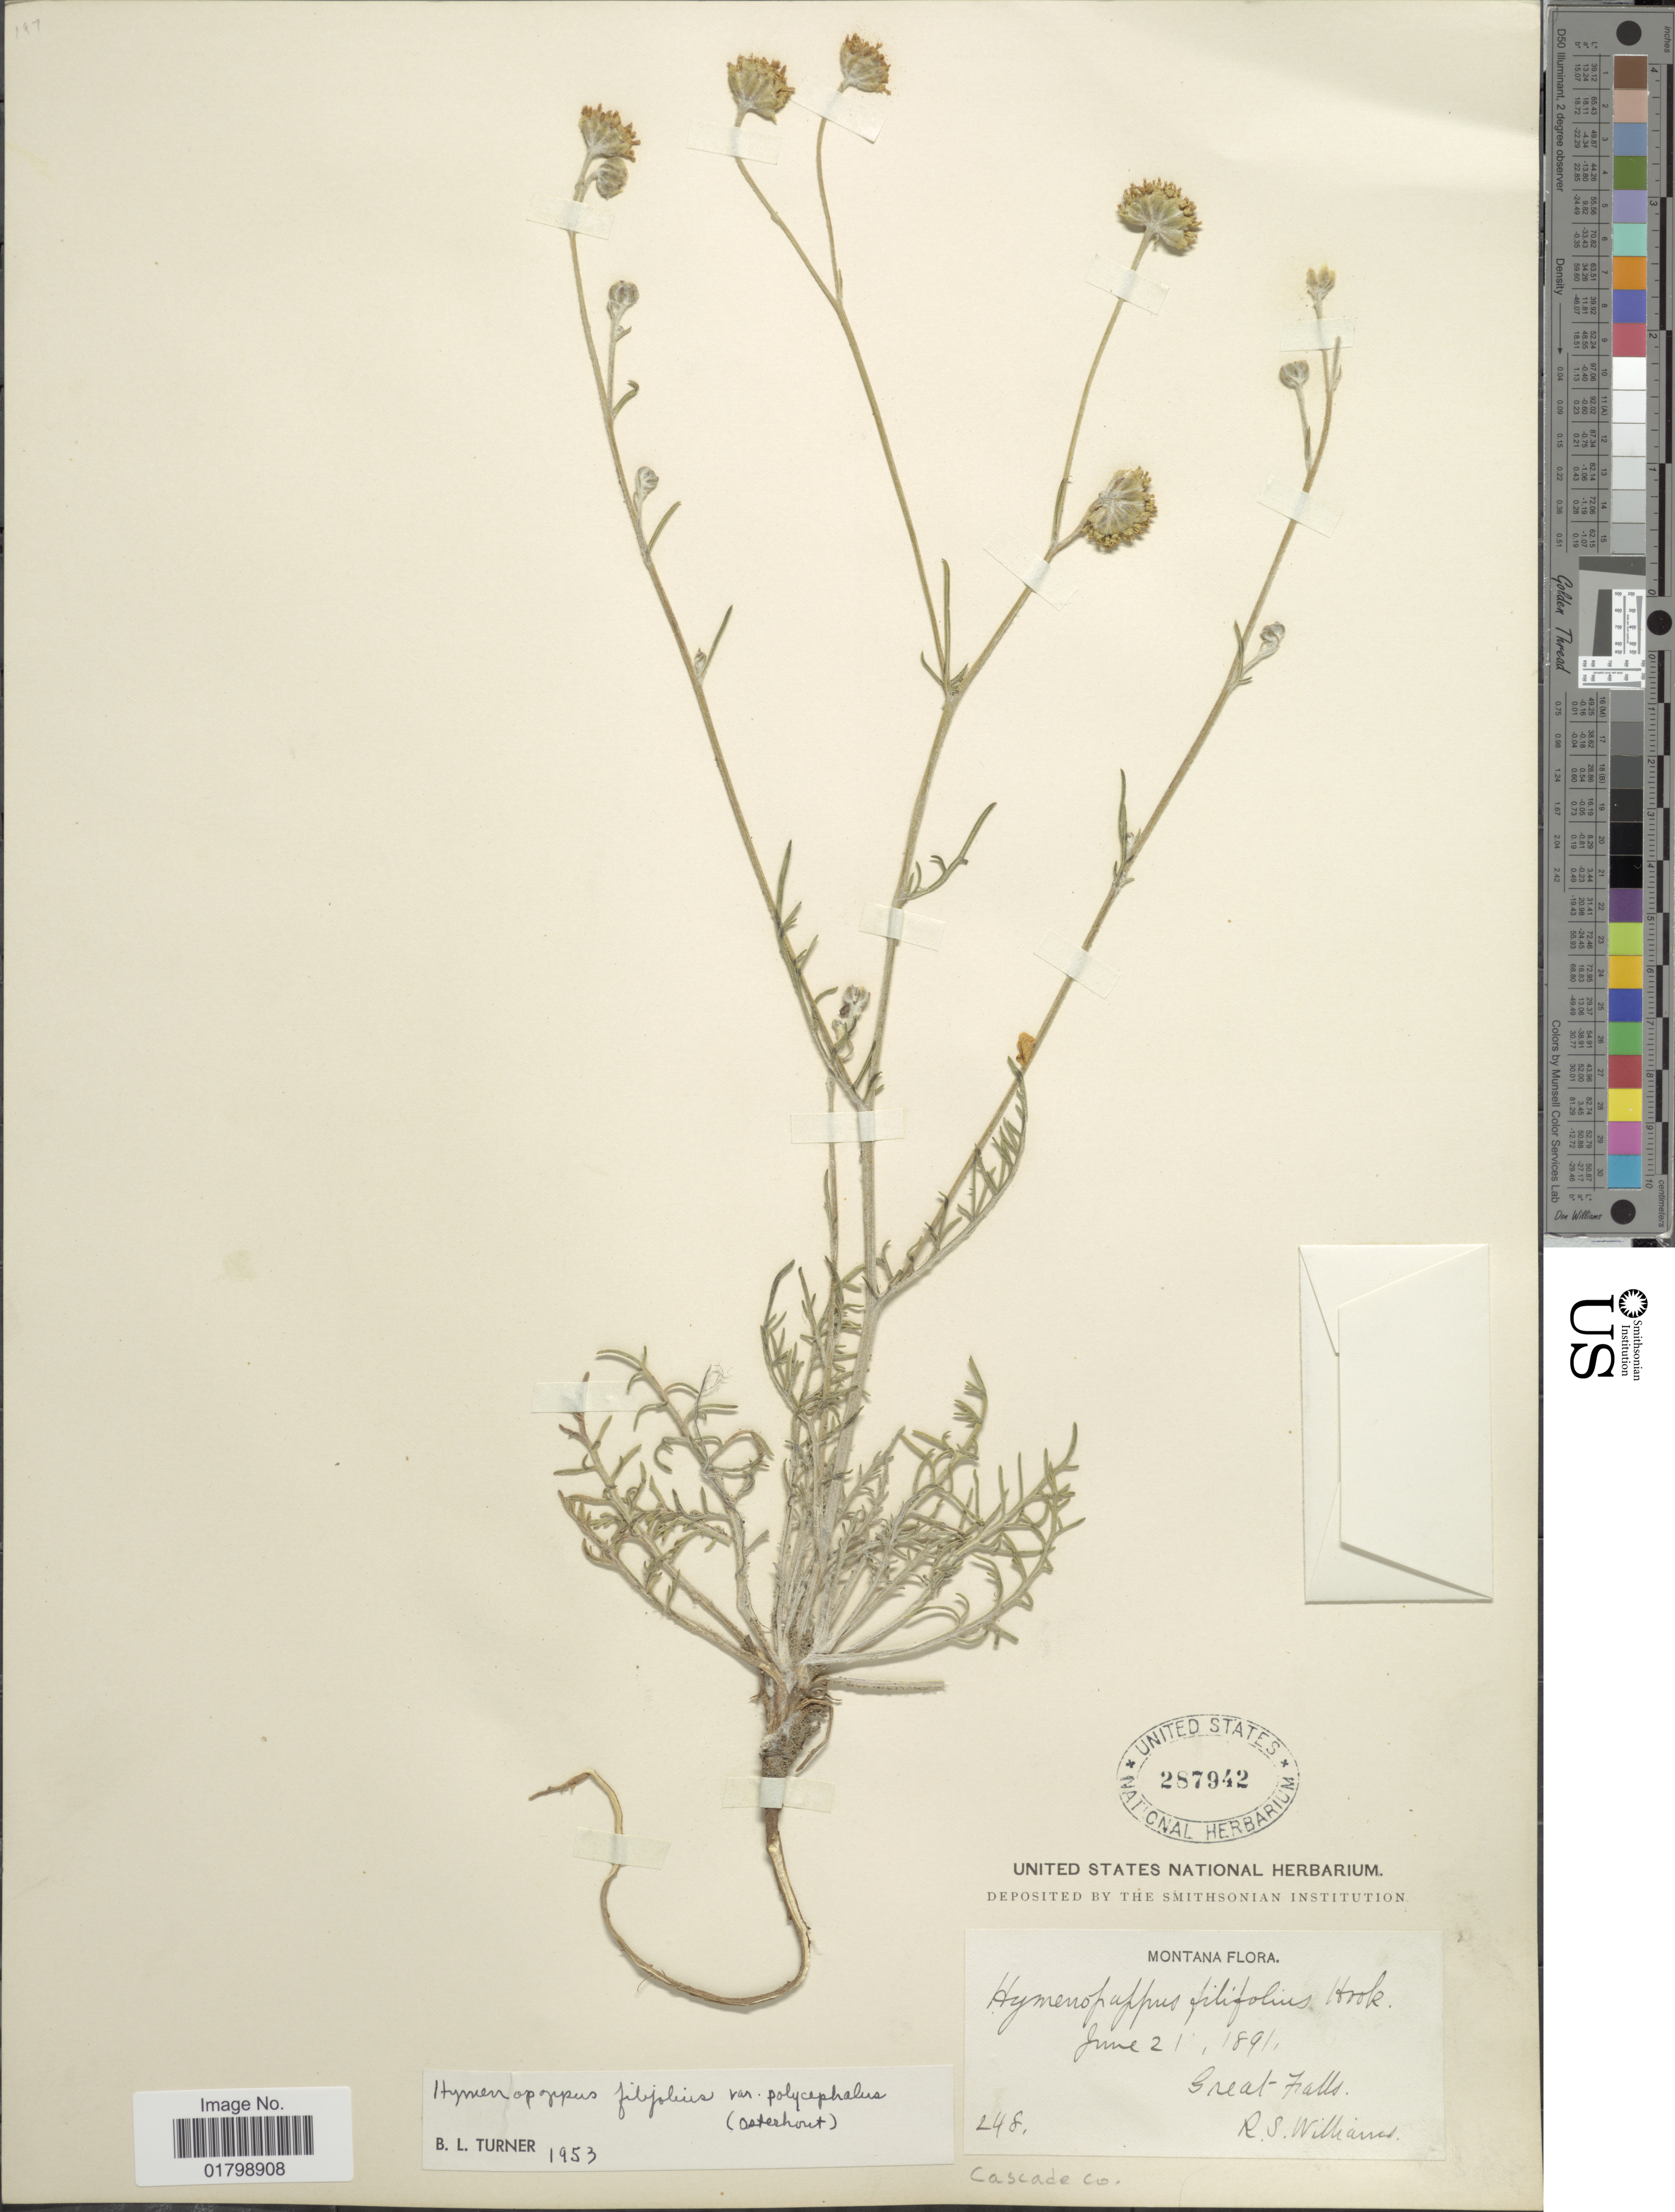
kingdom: Plantae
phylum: Tracheophyta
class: Magnoliopsida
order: Asterales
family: Asteraceae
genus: Hymenopappus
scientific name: Hymenopappus filifolius var. polycephalus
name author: (Osterh.) B.L. Turner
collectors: R. S. Williams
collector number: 248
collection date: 1891-06-21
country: United States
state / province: Montana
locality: Great Falls, Cascade Co.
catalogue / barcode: US 287942